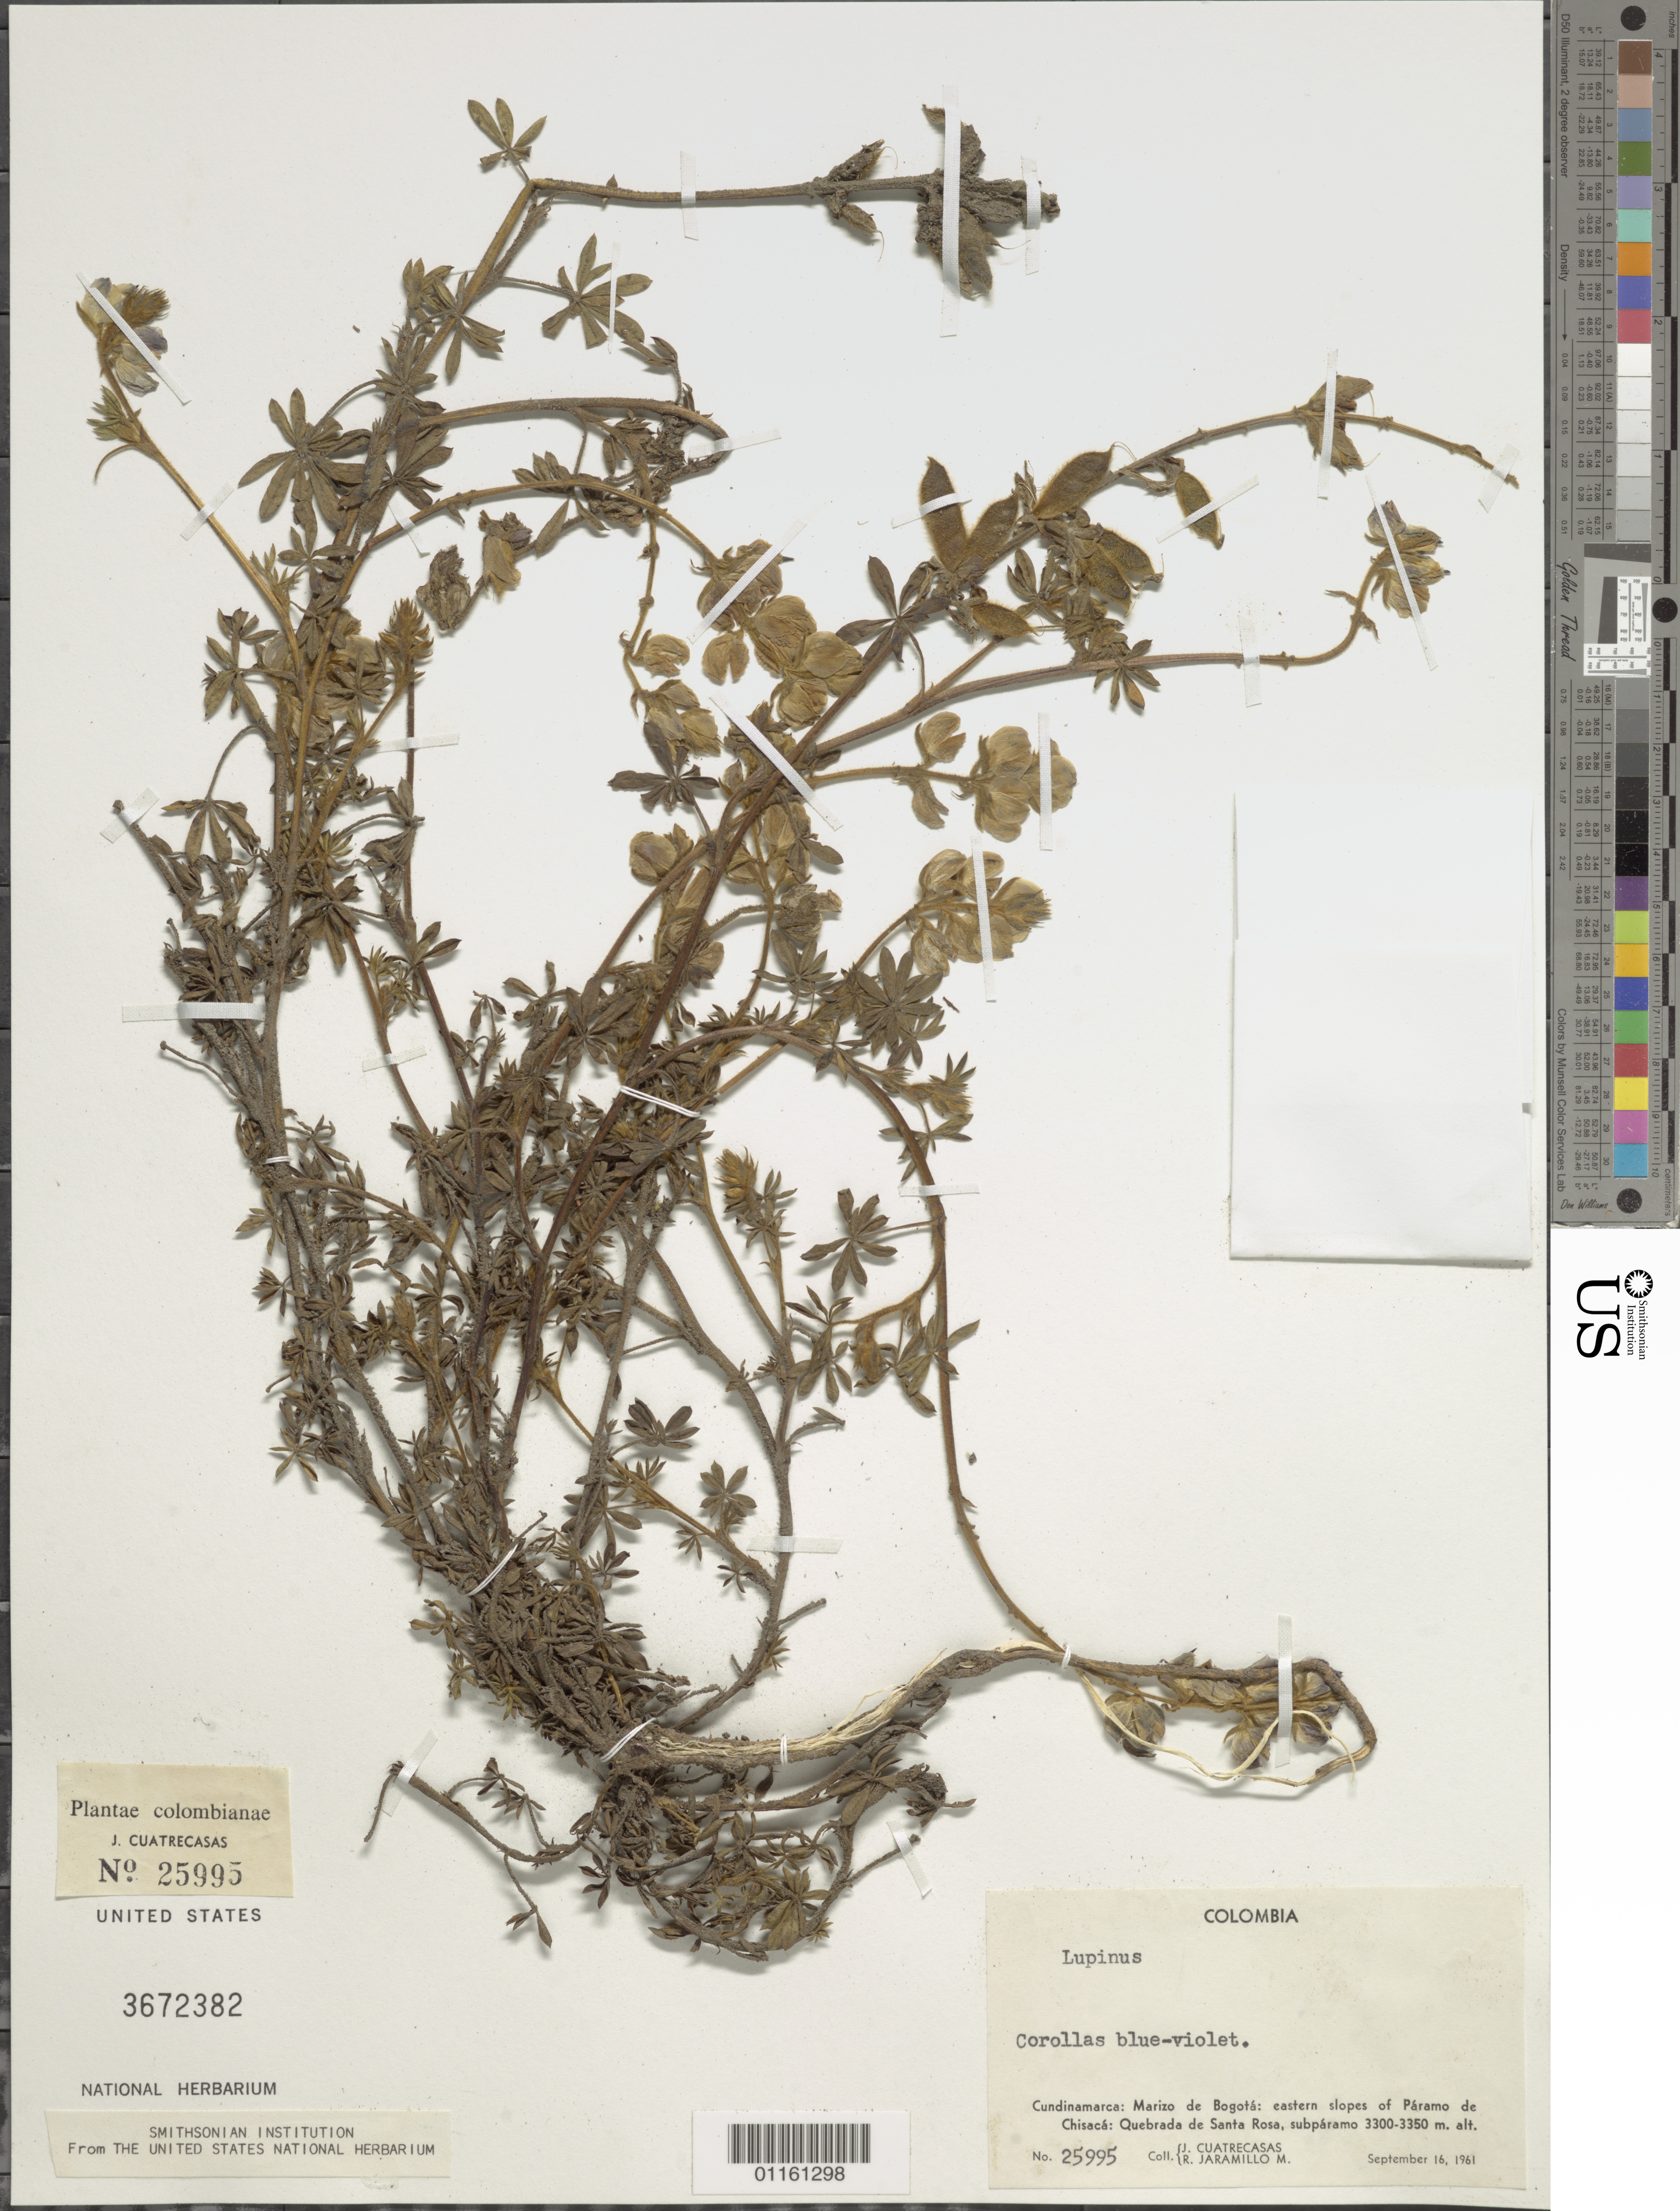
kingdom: Plantae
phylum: Tracheophyta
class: Magnoliopsida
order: Fabales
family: Fabaceae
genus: Lupinus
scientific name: Lupinus sp.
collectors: J. Cuatrecasas & R. Jaramillo M.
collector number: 25995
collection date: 1961-09-16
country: Colombia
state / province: Cundinamarca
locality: Marizo de Bogota, eastern slopes of Paramo de Chisaca, Quebrada de Santa Rosa.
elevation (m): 3300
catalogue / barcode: US 3672382